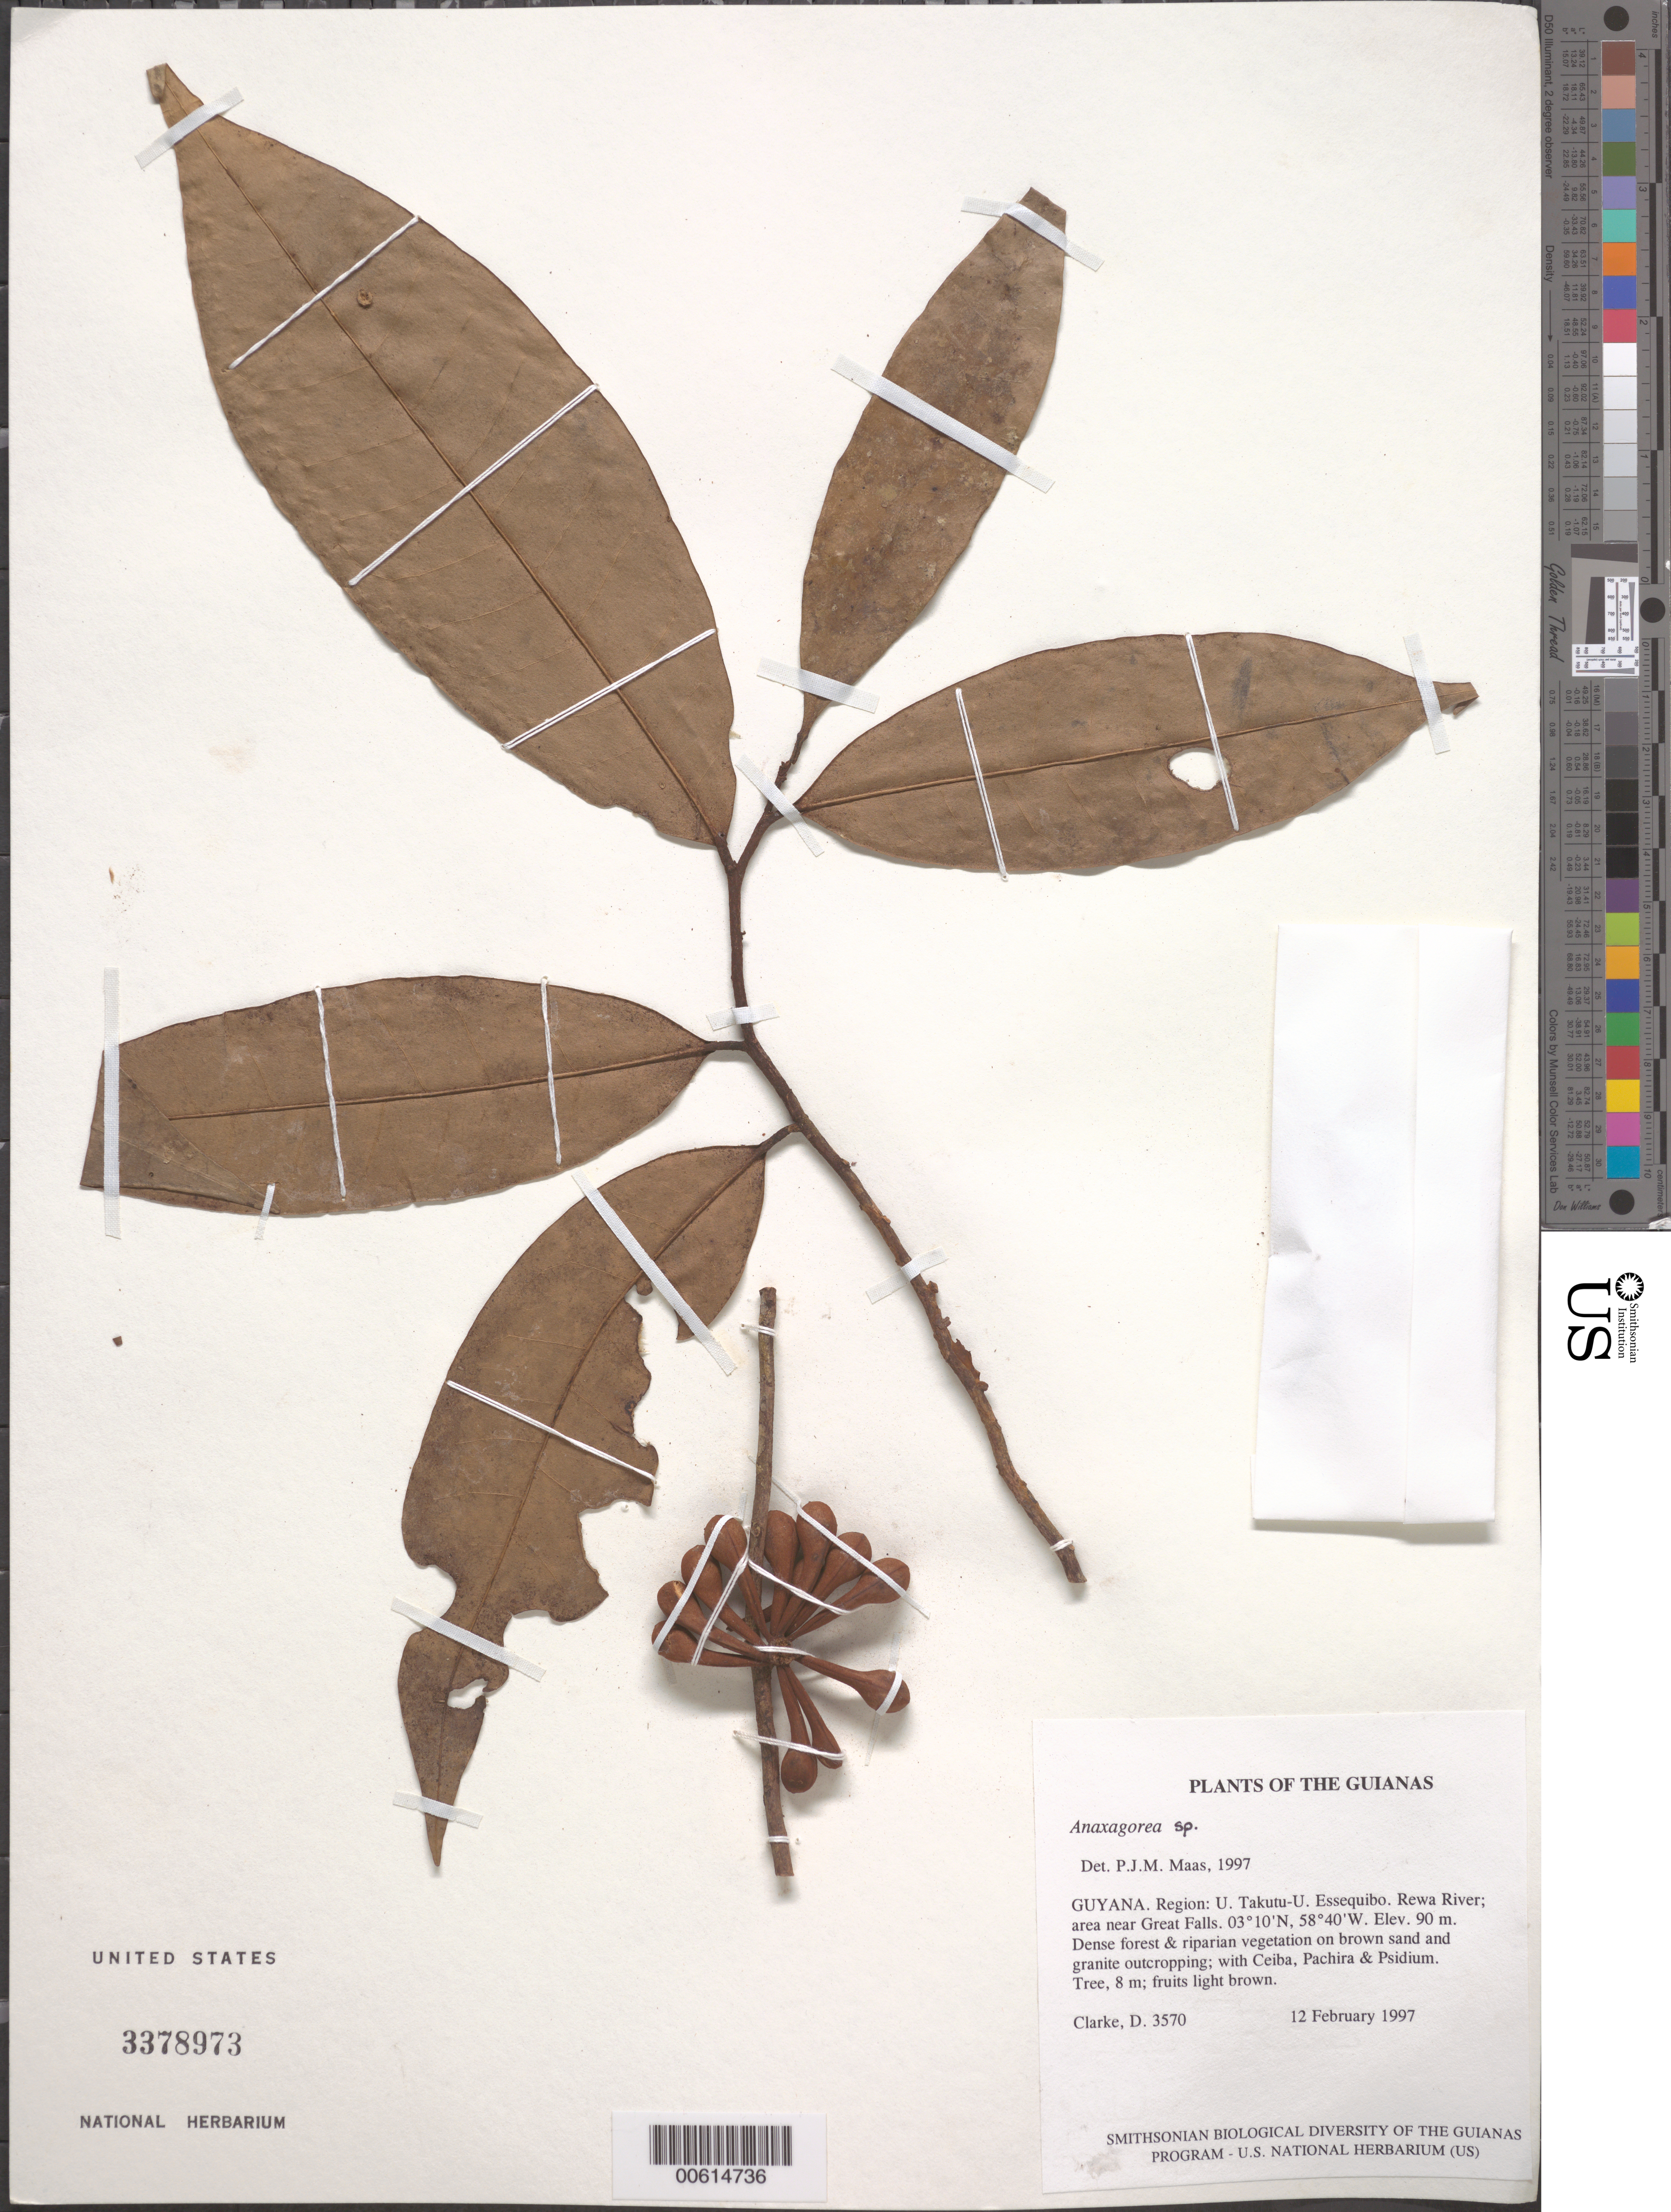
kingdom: Plantae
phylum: Tracheophyta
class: Magnoliopsida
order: Magnoliales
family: Annonaceae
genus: Anaxagorea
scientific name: Anaxagorea sp.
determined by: Maas, Paul J. M.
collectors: H. D. Clarke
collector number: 3570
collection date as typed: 12 February 1997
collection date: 1997-02-12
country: Guyana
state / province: U. Takutu-U. Essequibo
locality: Rewa River; area near Great Falls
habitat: Dense forest & riparian vegetation on brown sand and granite outcropping; with Ceiba, Pachira & Psidium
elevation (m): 90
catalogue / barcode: US 3378973